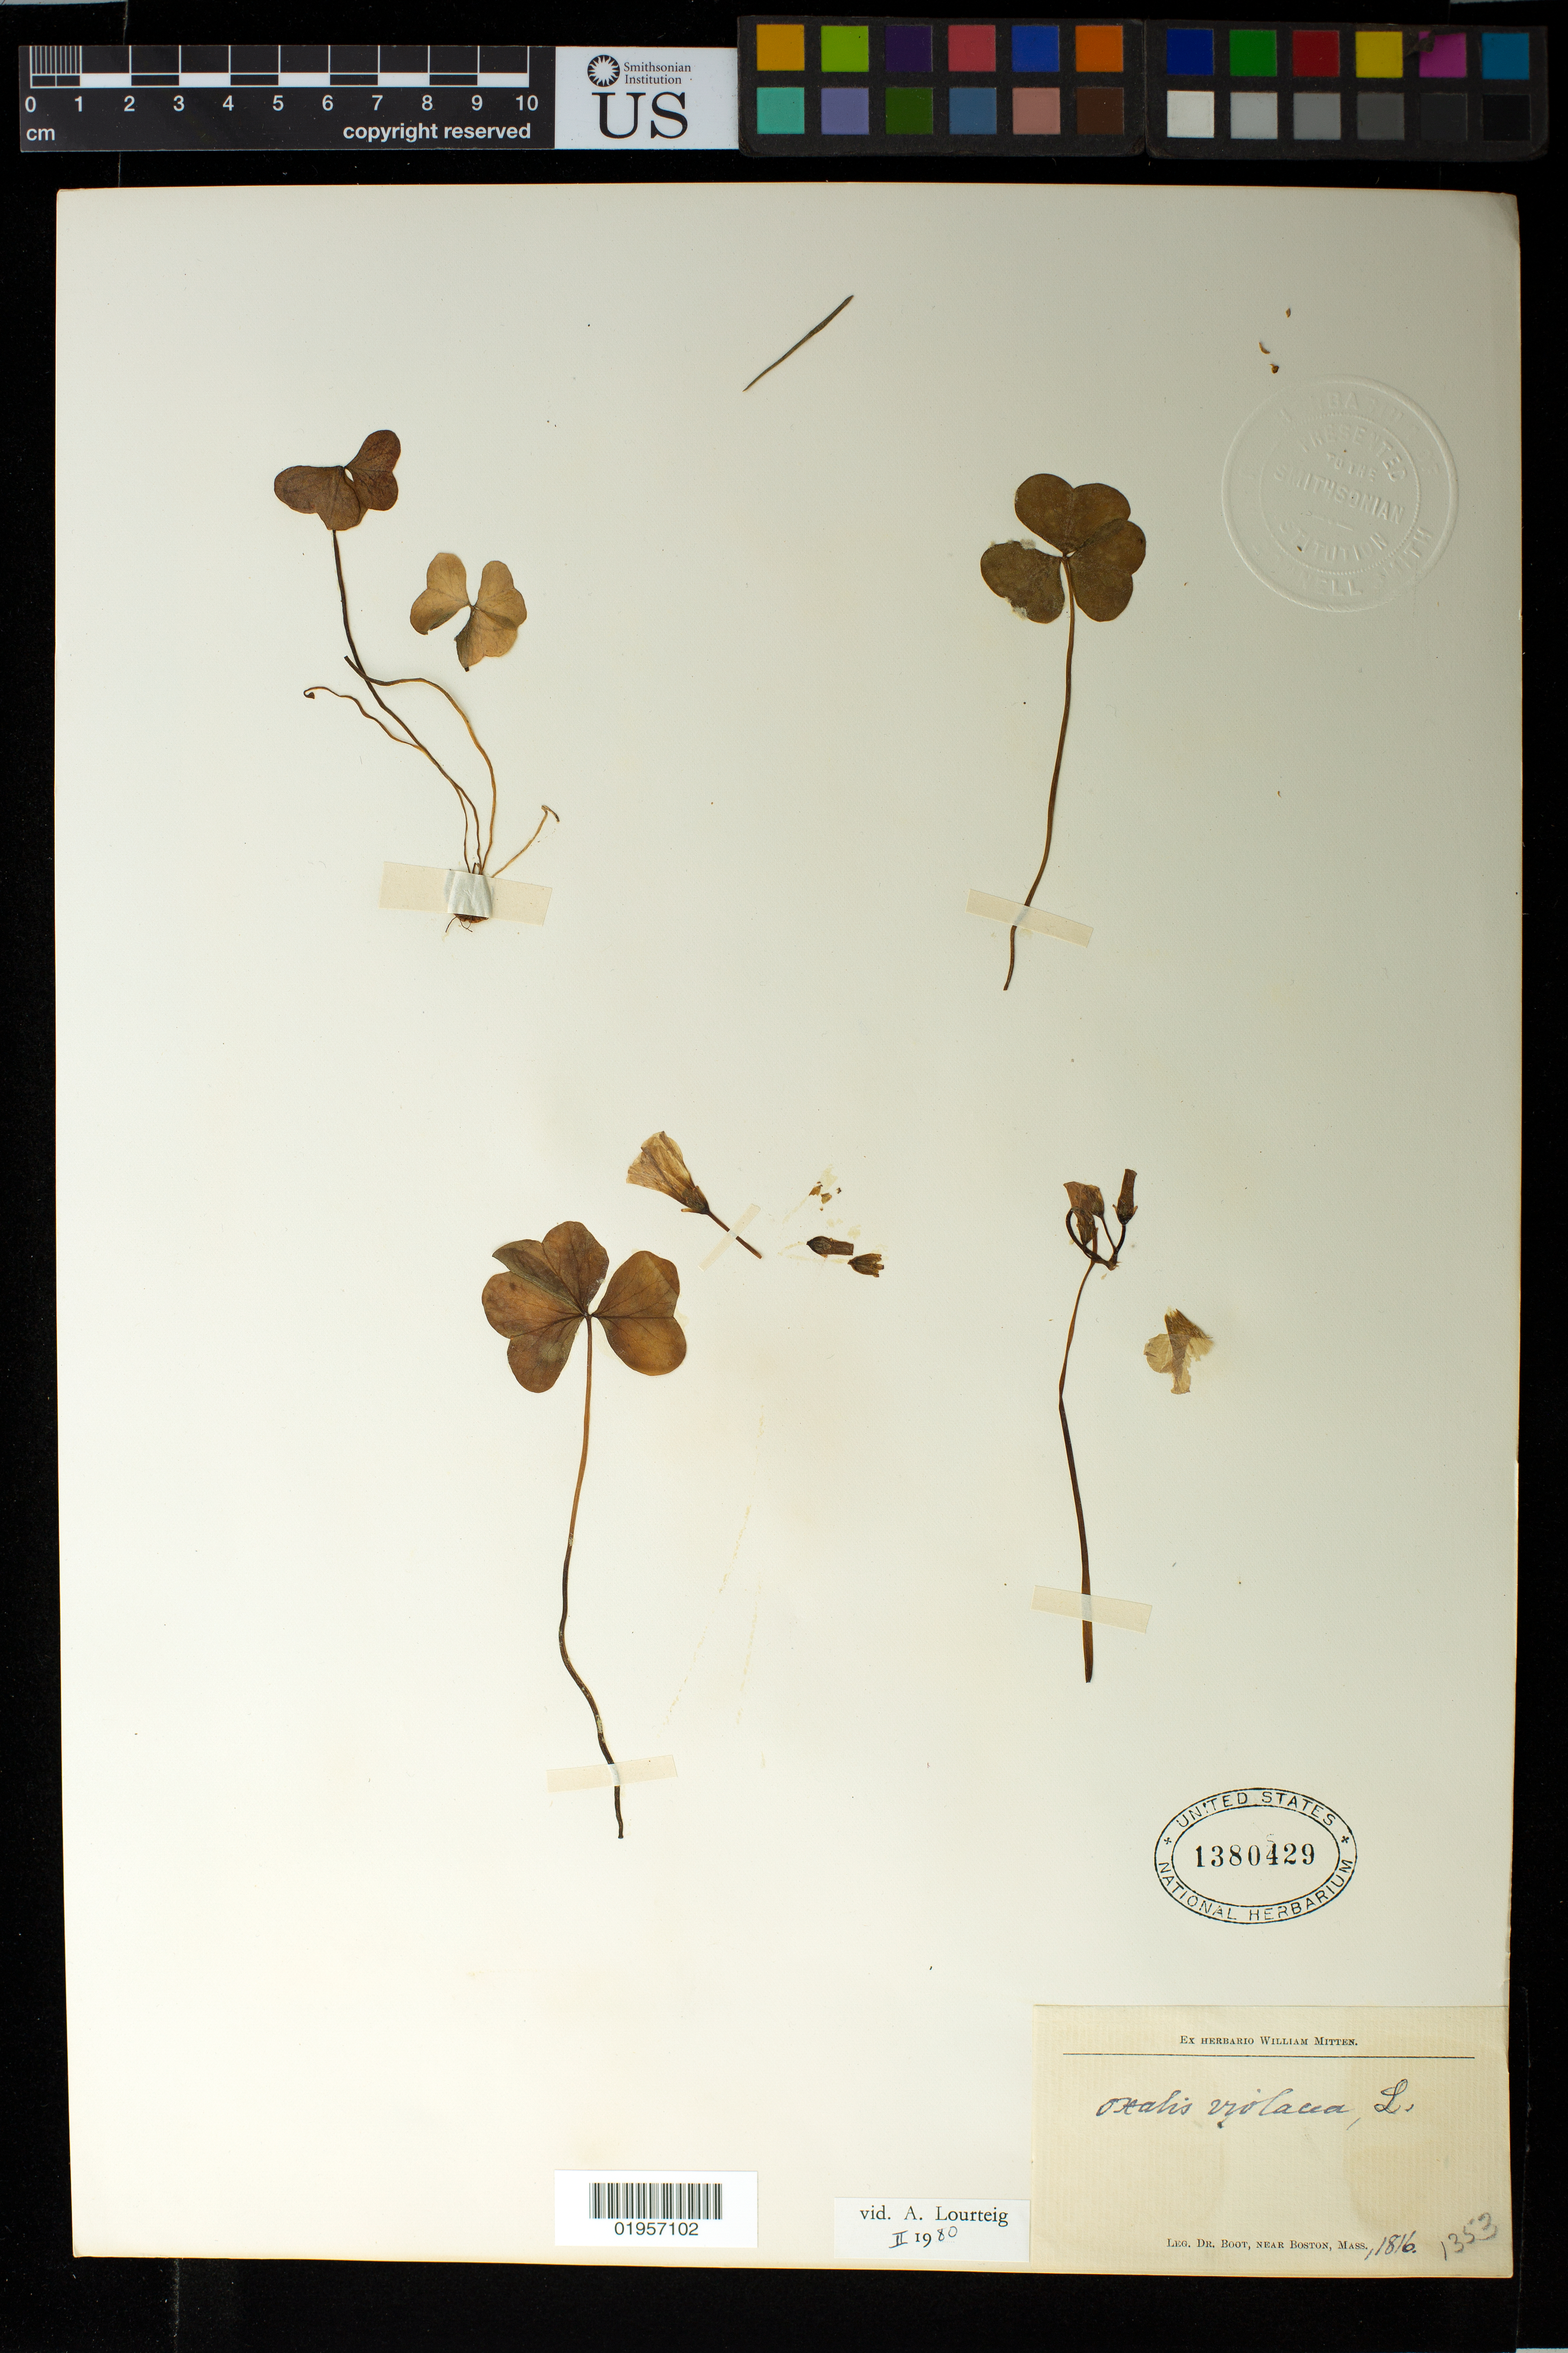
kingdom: Plantae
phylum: Tracheophyta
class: Magnoliopsida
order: Oxalidales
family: Oxalidaceae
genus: Oxalis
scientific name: Oxalis violacea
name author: L.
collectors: -. Boot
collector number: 1353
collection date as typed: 1816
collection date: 1816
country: United States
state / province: Massachusetts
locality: Near Boston, MA.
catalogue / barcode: US 1380429